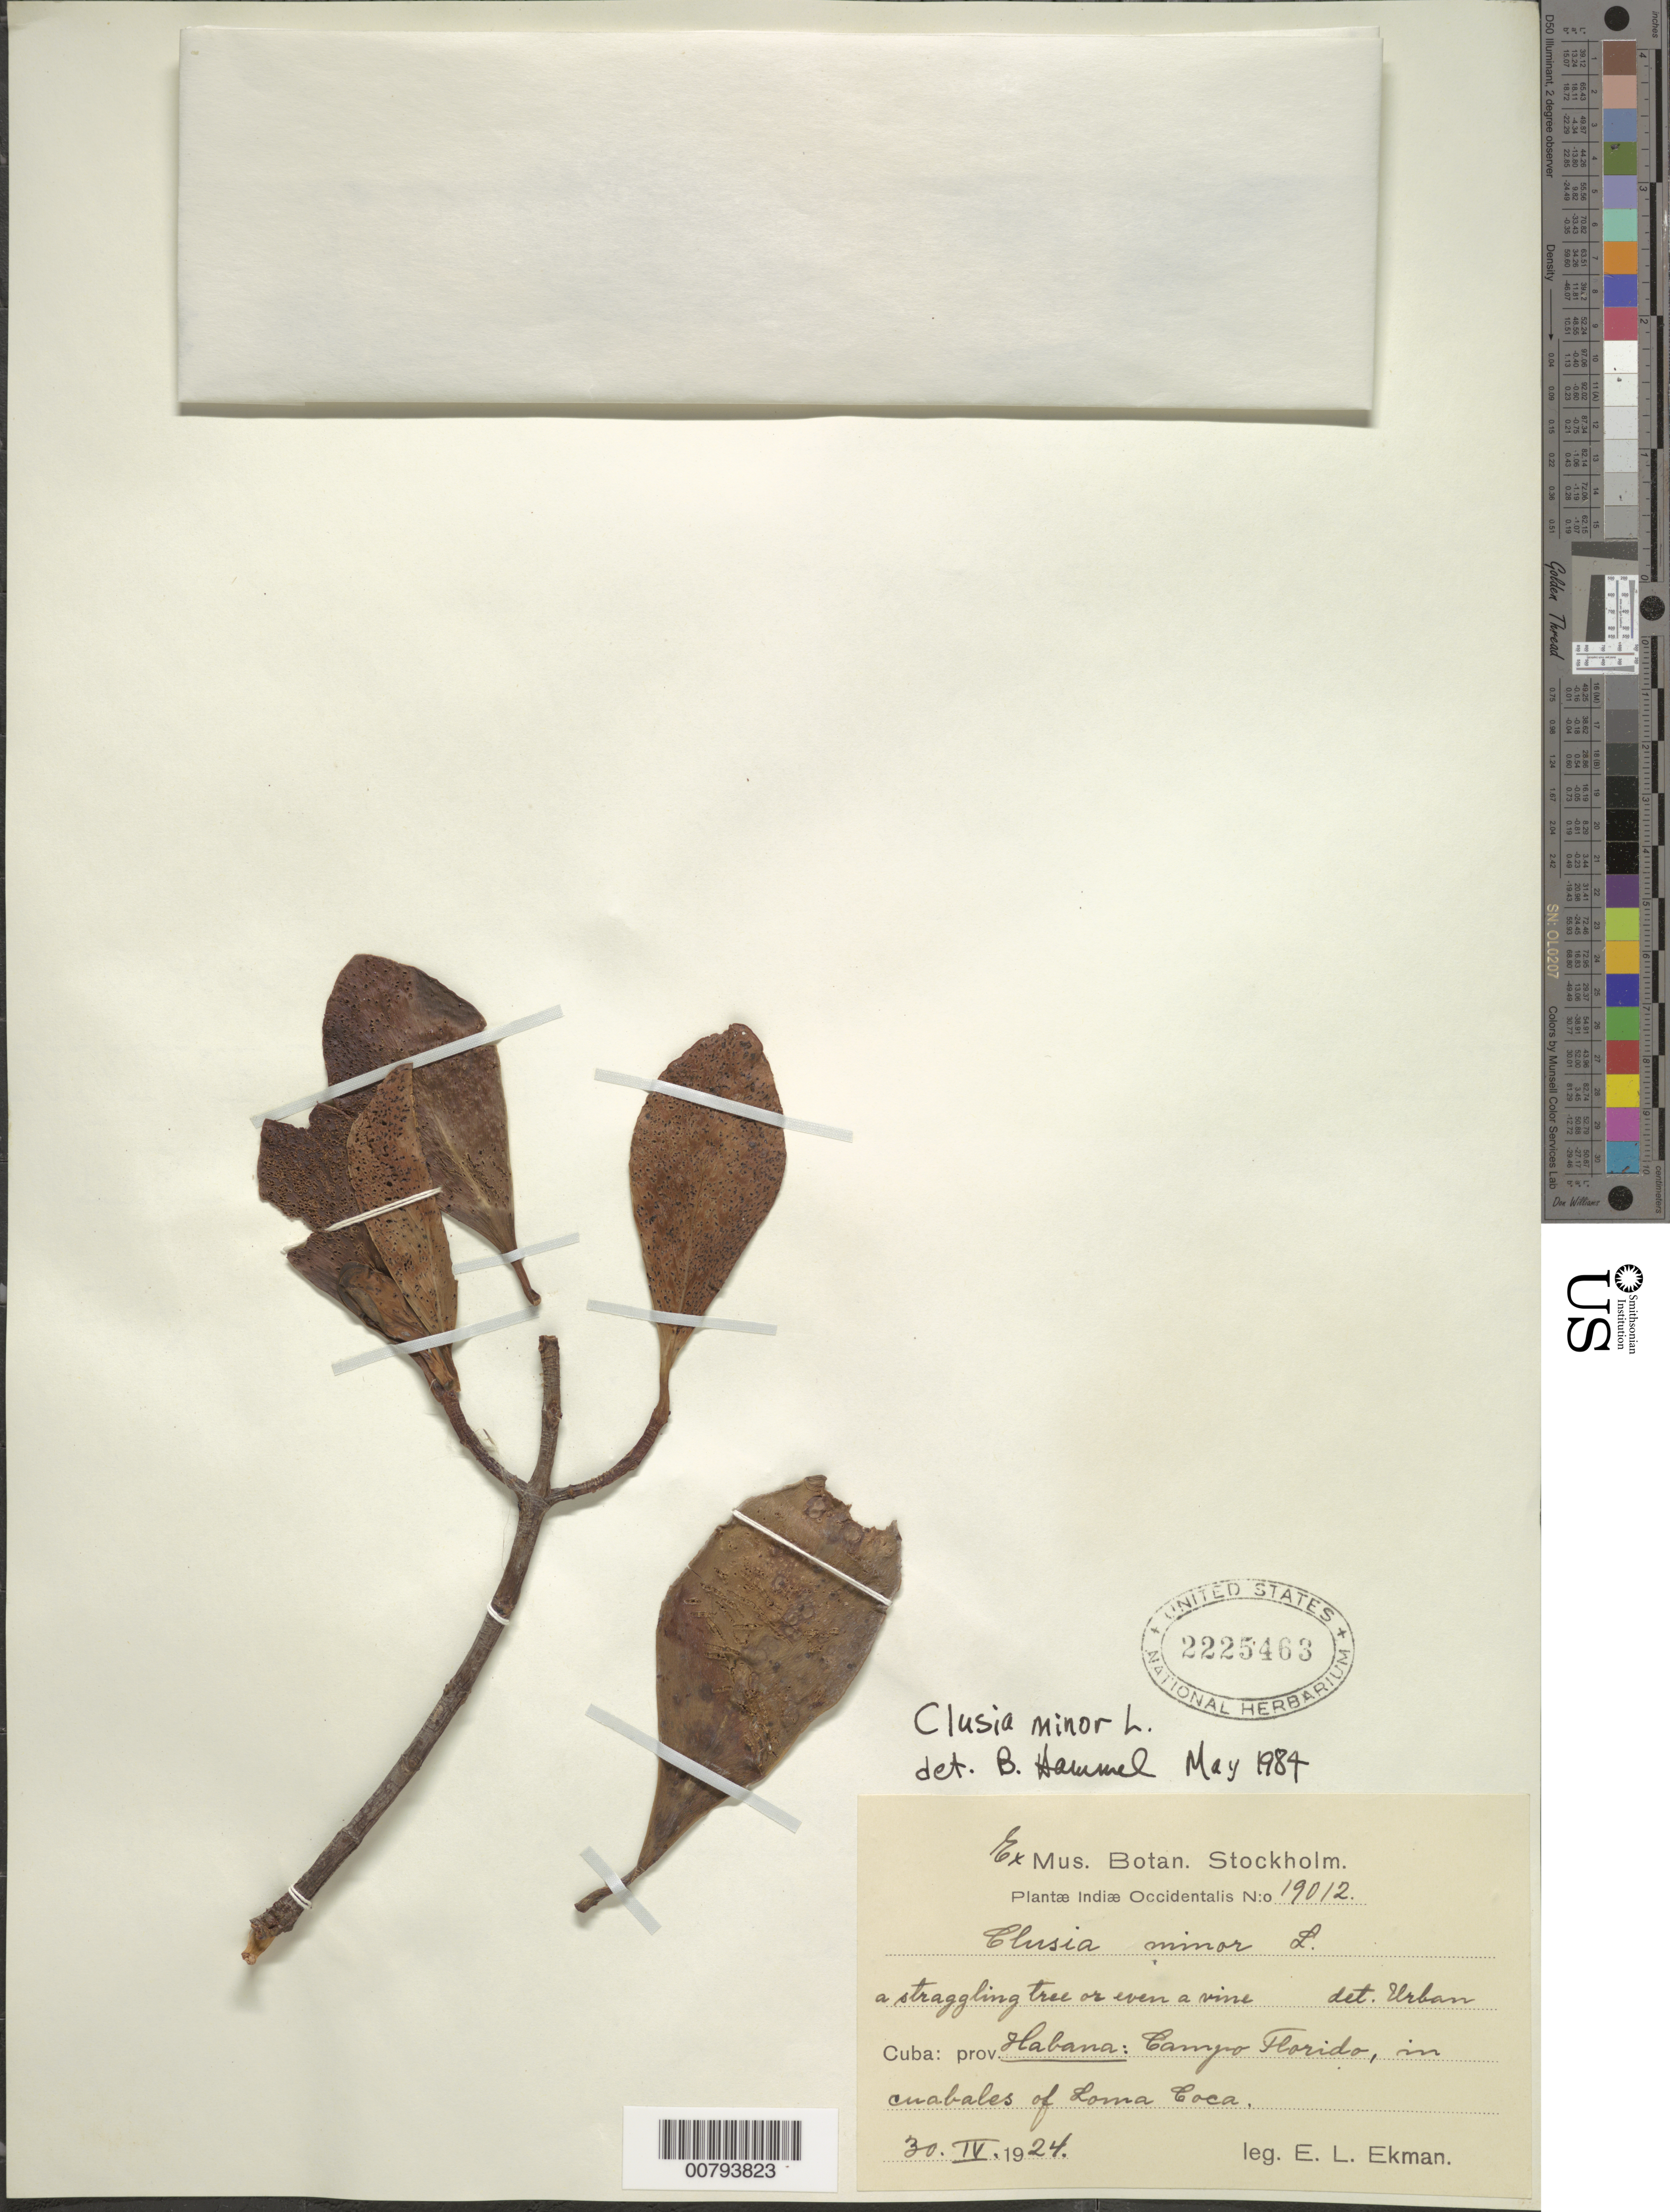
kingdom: Plantae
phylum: Tracheophyta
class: Magnoliopsida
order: Malpighiales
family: Clusiaceae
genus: Clusia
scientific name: Clusia minor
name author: L.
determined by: Hammel, Barry E., (MO), Missouri Botanical Garden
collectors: E. L. Ekman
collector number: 19012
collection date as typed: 30 Apr 1924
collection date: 1924-04-30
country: Cuba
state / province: La Habana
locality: Campo Florido, in Cuabales of Loma Coca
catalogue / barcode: US 2225463